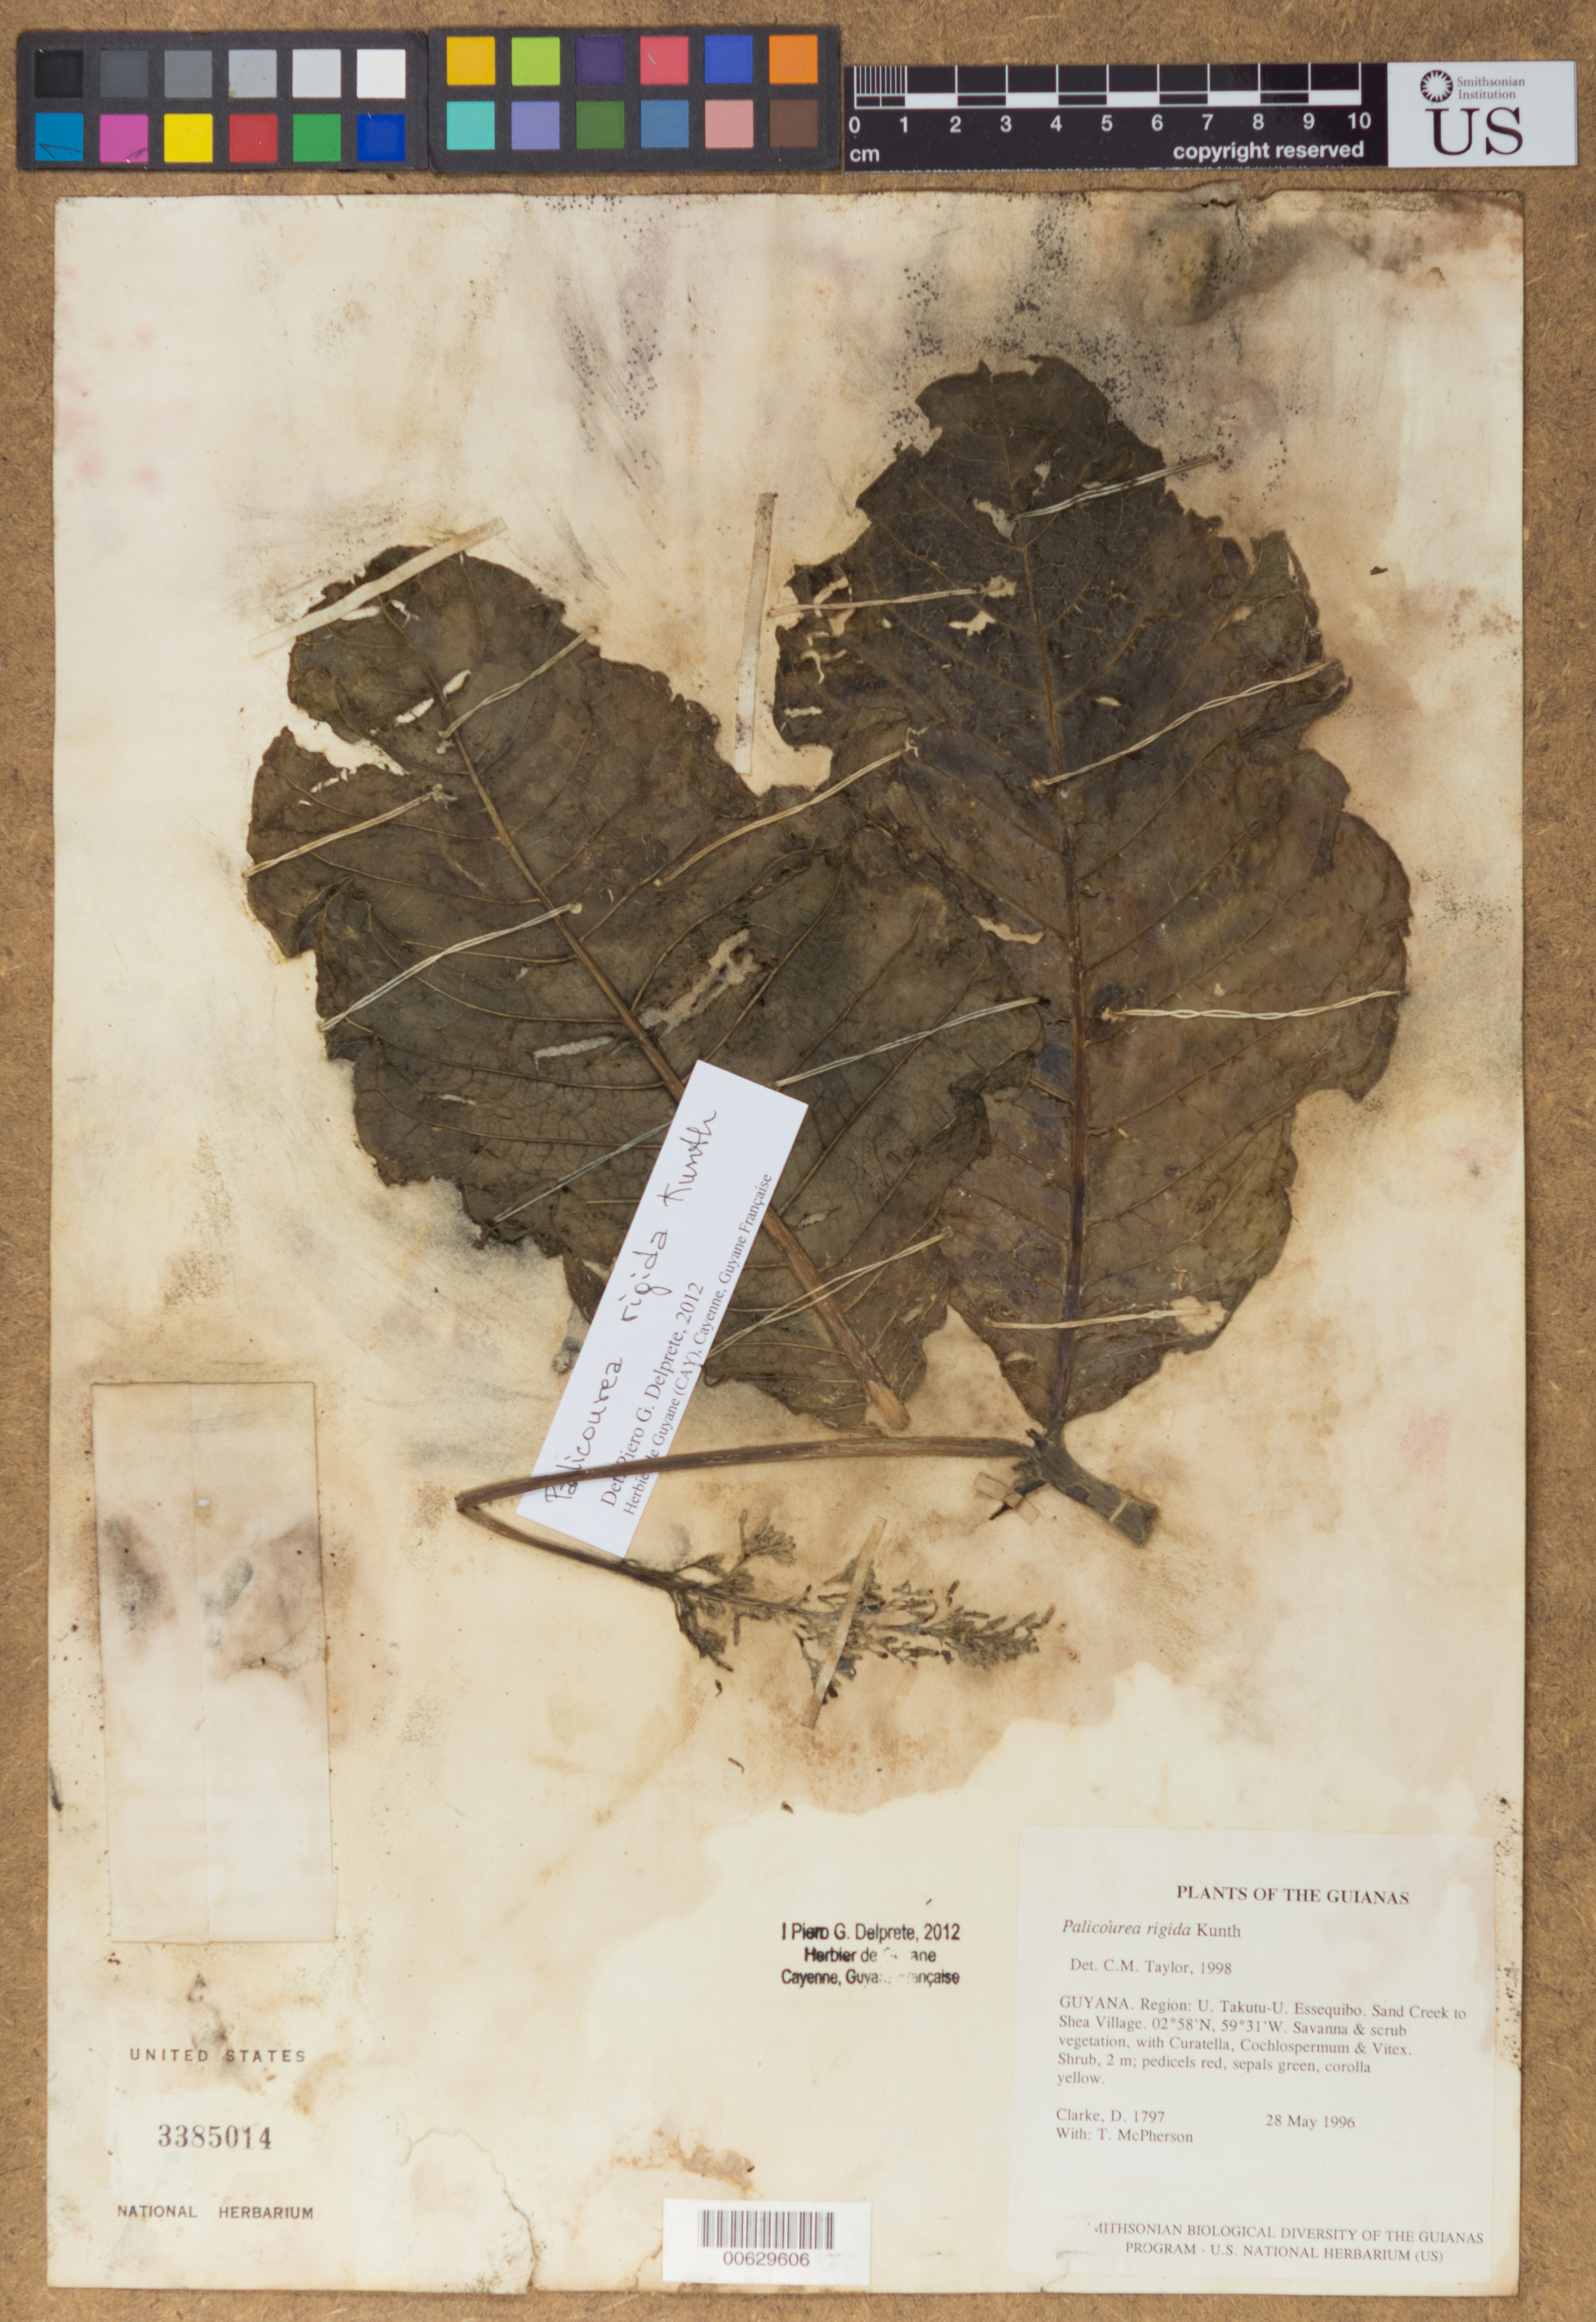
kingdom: Plantae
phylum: Tracheophyta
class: Magnoliopsida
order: Gentianales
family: Rubiaceae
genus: Palicourea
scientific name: Palicourea rigida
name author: Kunth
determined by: Taylor, Charlotte M.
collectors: H. D. Clarke & T. McPherson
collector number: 1797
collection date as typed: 28 May 1996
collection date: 1996-05-28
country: Guyana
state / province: U. Takutu-U. Essequibo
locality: Sand Creek to Shea Village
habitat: Savanna & scrub vegetation, with Curatella, Cochlospermum & Vitex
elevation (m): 100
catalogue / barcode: US 3385014